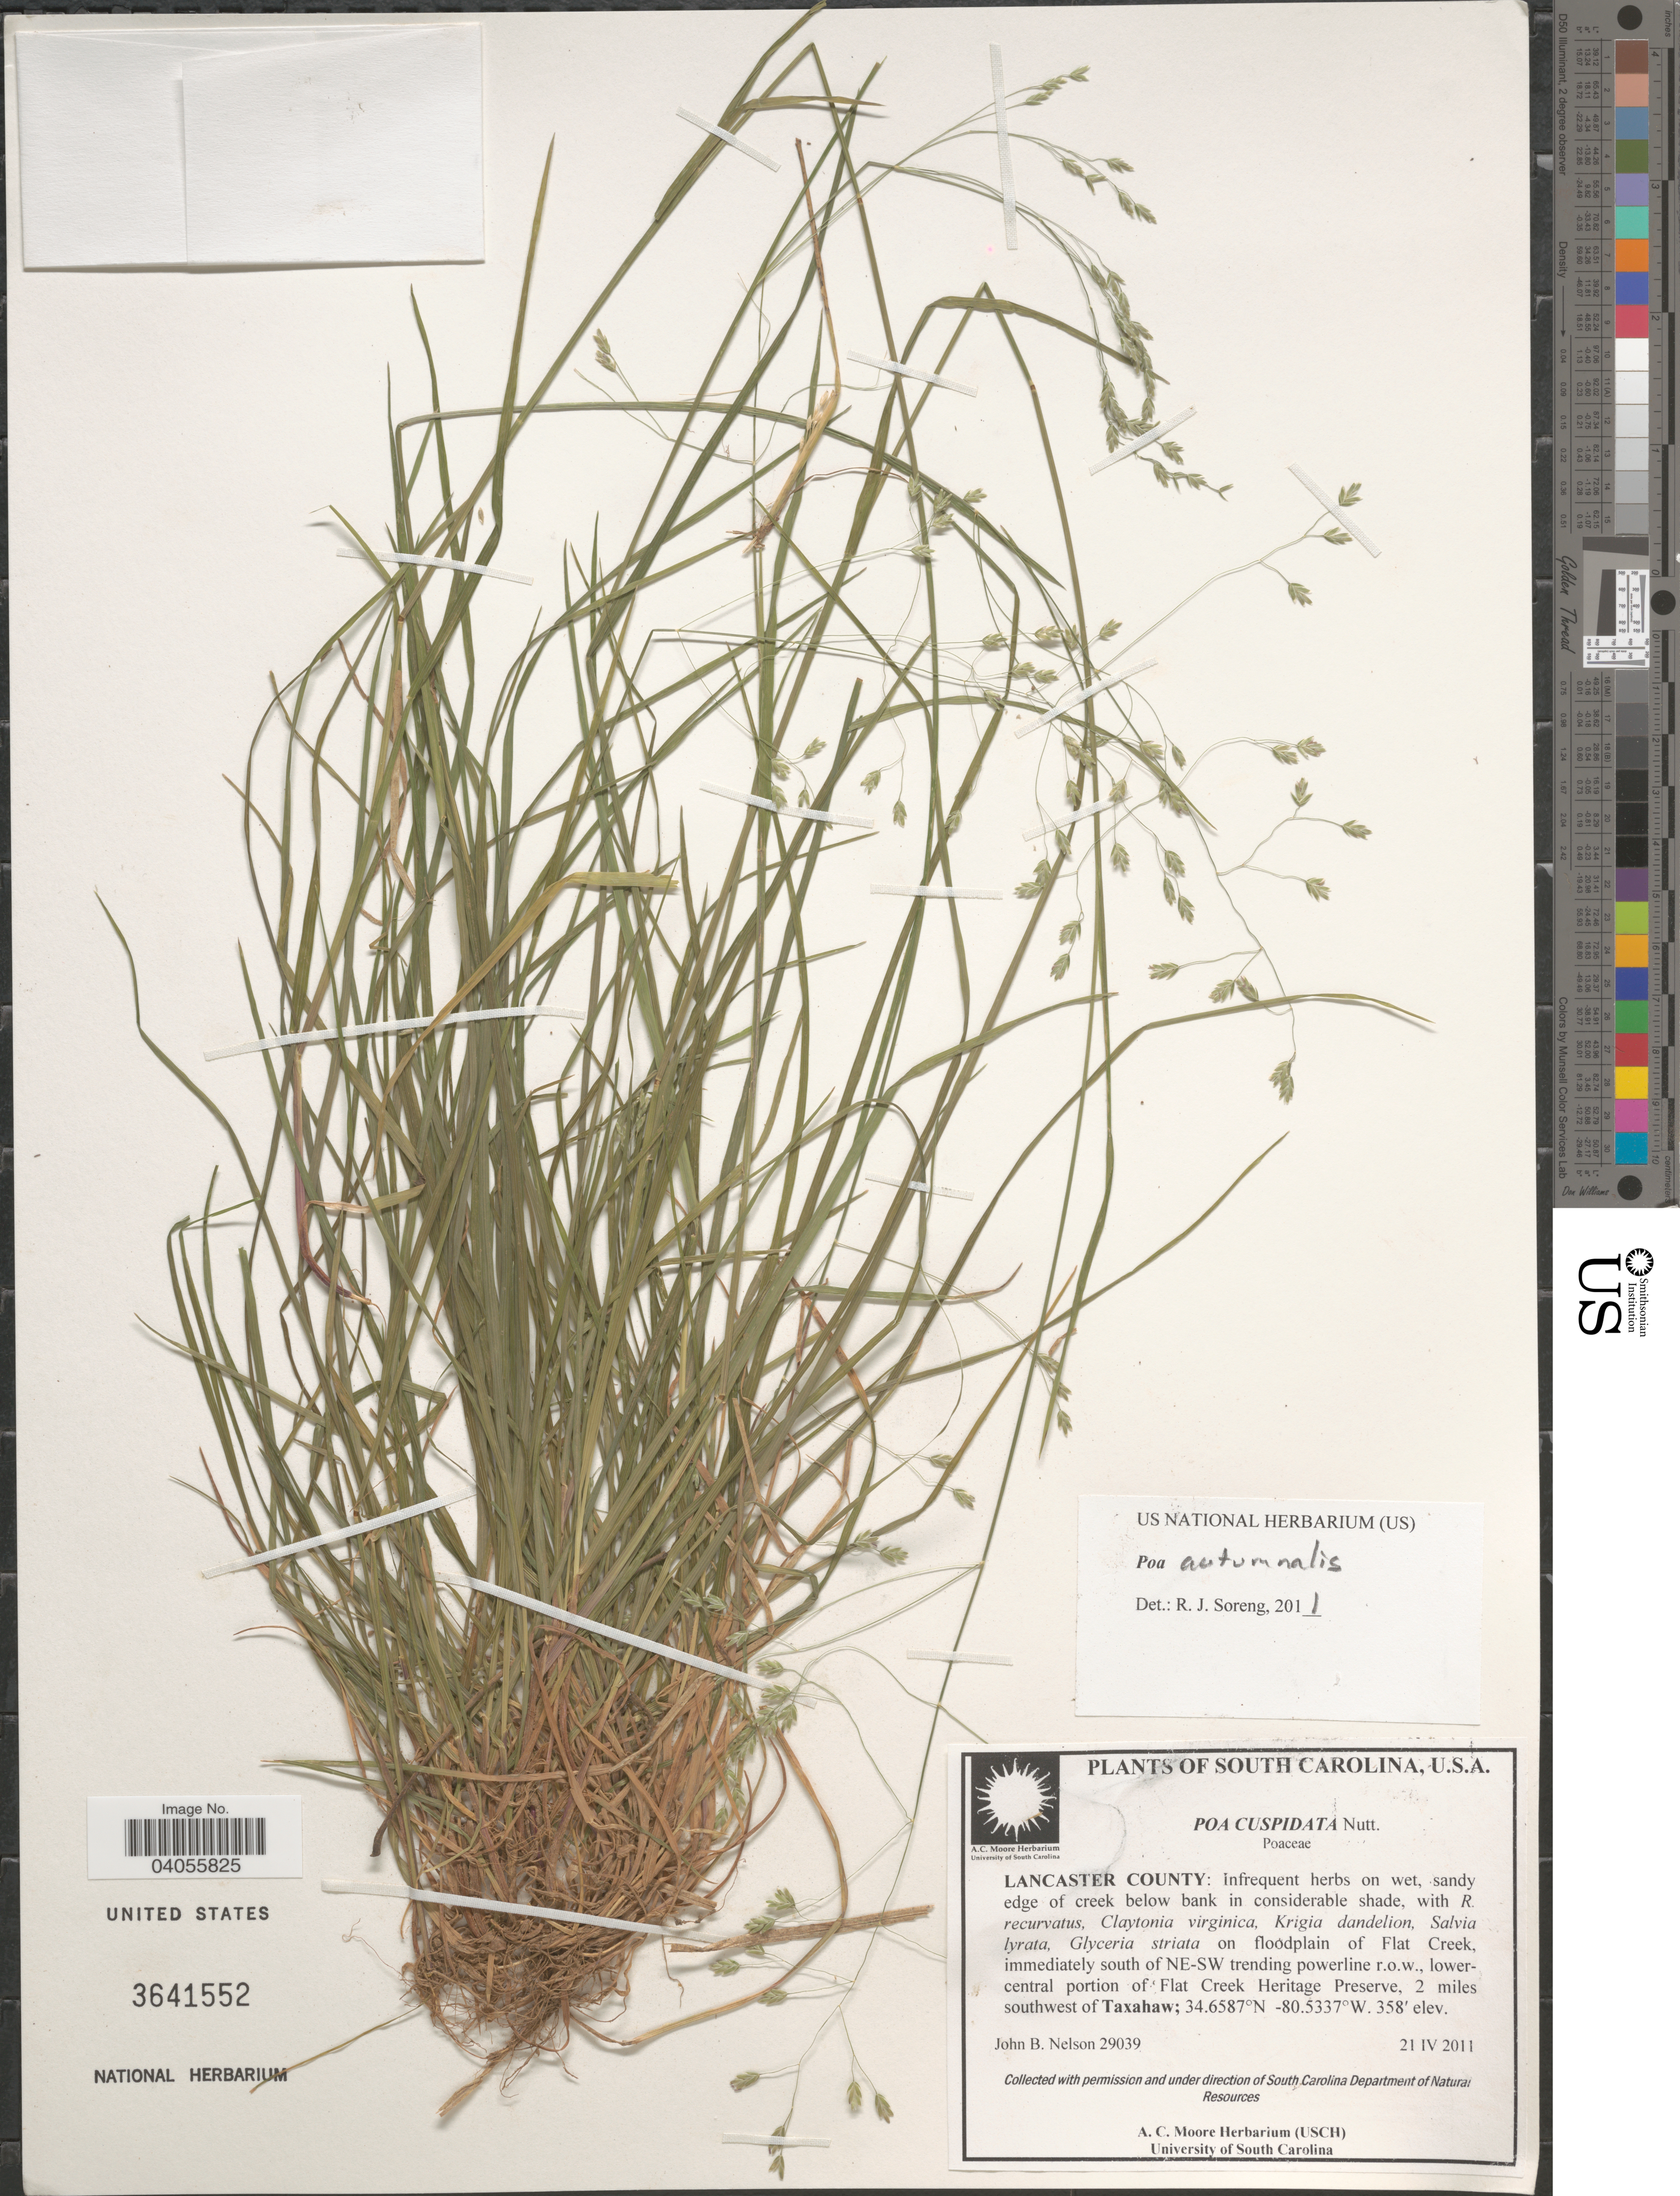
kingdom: Plantae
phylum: Tracheophyta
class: Liliopsida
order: Poales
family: Poaceae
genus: Poa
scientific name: Poa autumnalis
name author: Muhl. ex Elliott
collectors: J. B. Nelson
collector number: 29039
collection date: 2011-04-21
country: United States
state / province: South Carolina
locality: Lancaster County: sandy edge of creek below bank in considerable shade. On floodplain of Flat Creek, inmmediately south of NE-SW trending powerline r.o.w., lower central portion of Flat Creek Heritage Preserve, 2 miles southwest of Taxahaw.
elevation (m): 109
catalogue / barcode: US 3641552